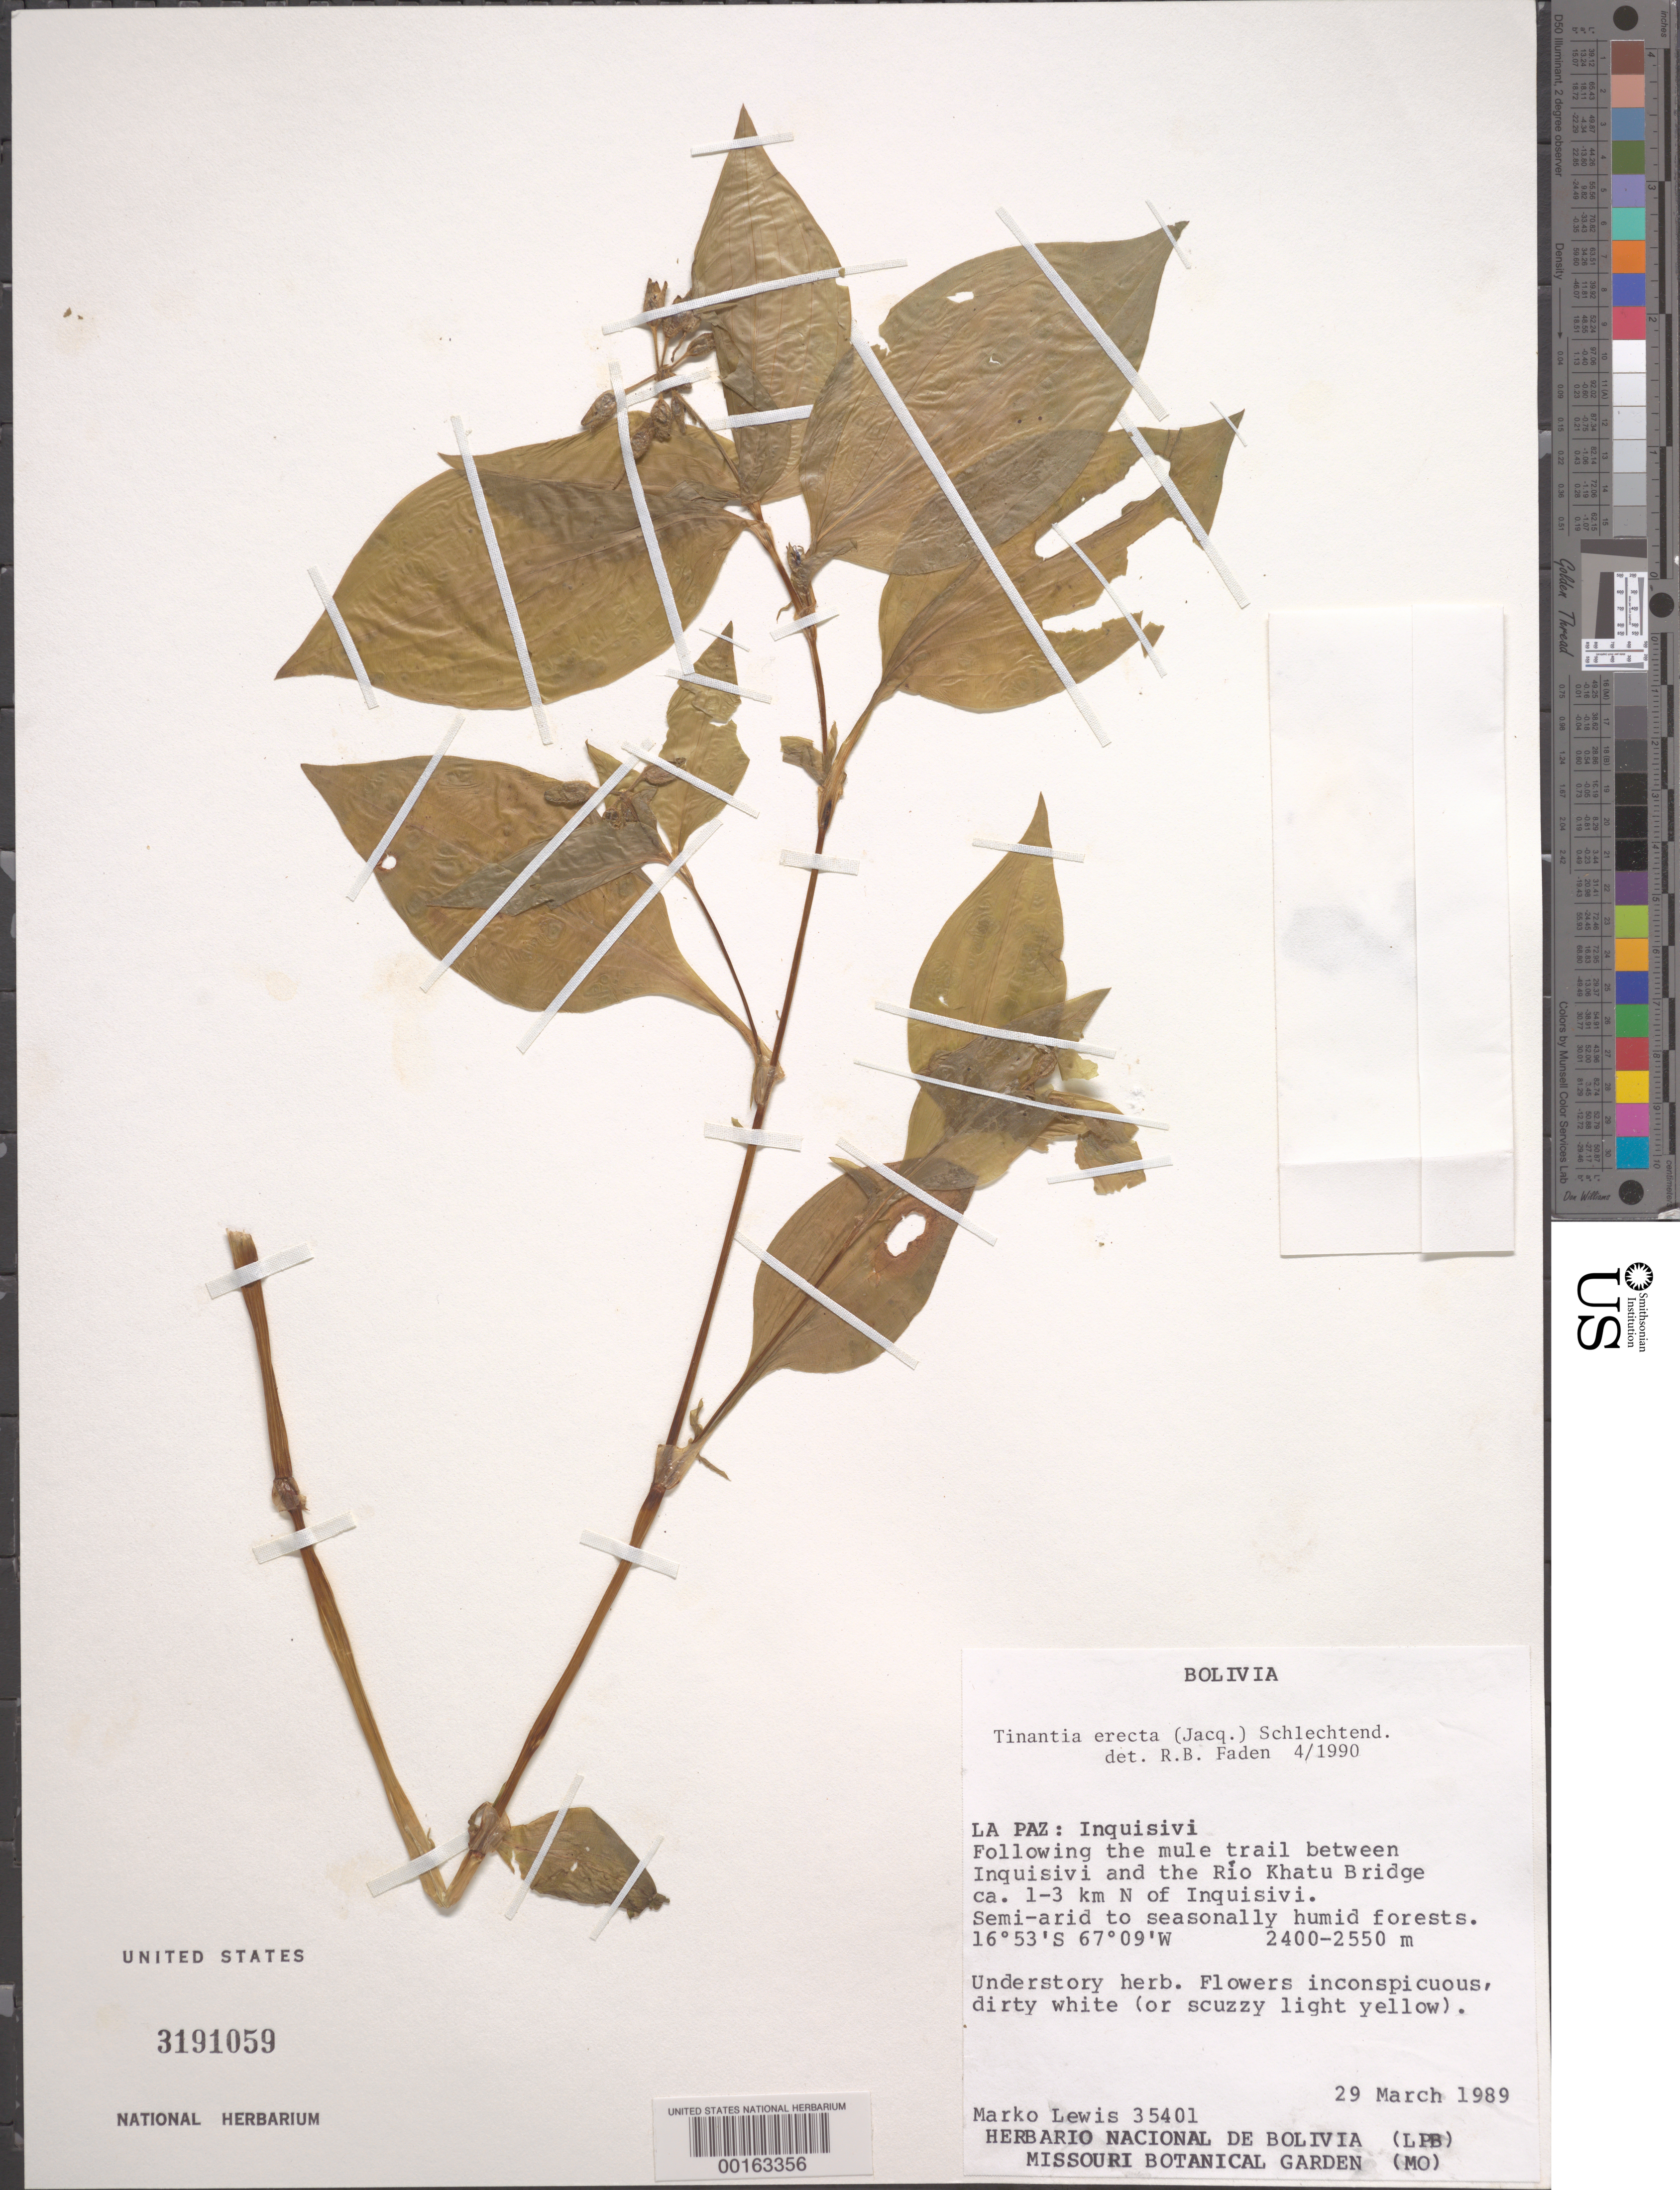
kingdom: Plantae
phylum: Tracheophyta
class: Liliopsida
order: Commelinales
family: Commelinaceae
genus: Tinantia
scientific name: Tinantia erecta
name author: (Jacq.) Fenzl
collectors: M. E. Lewis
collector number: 35401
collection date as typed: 29 Mar 1989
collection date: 1989-03-29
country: Bolivia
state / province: La Paz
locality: Inquisivi, along the Rio Khatu, along mule Trail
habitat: Semi arid to seasonally humid forests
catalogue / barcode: US 3191059